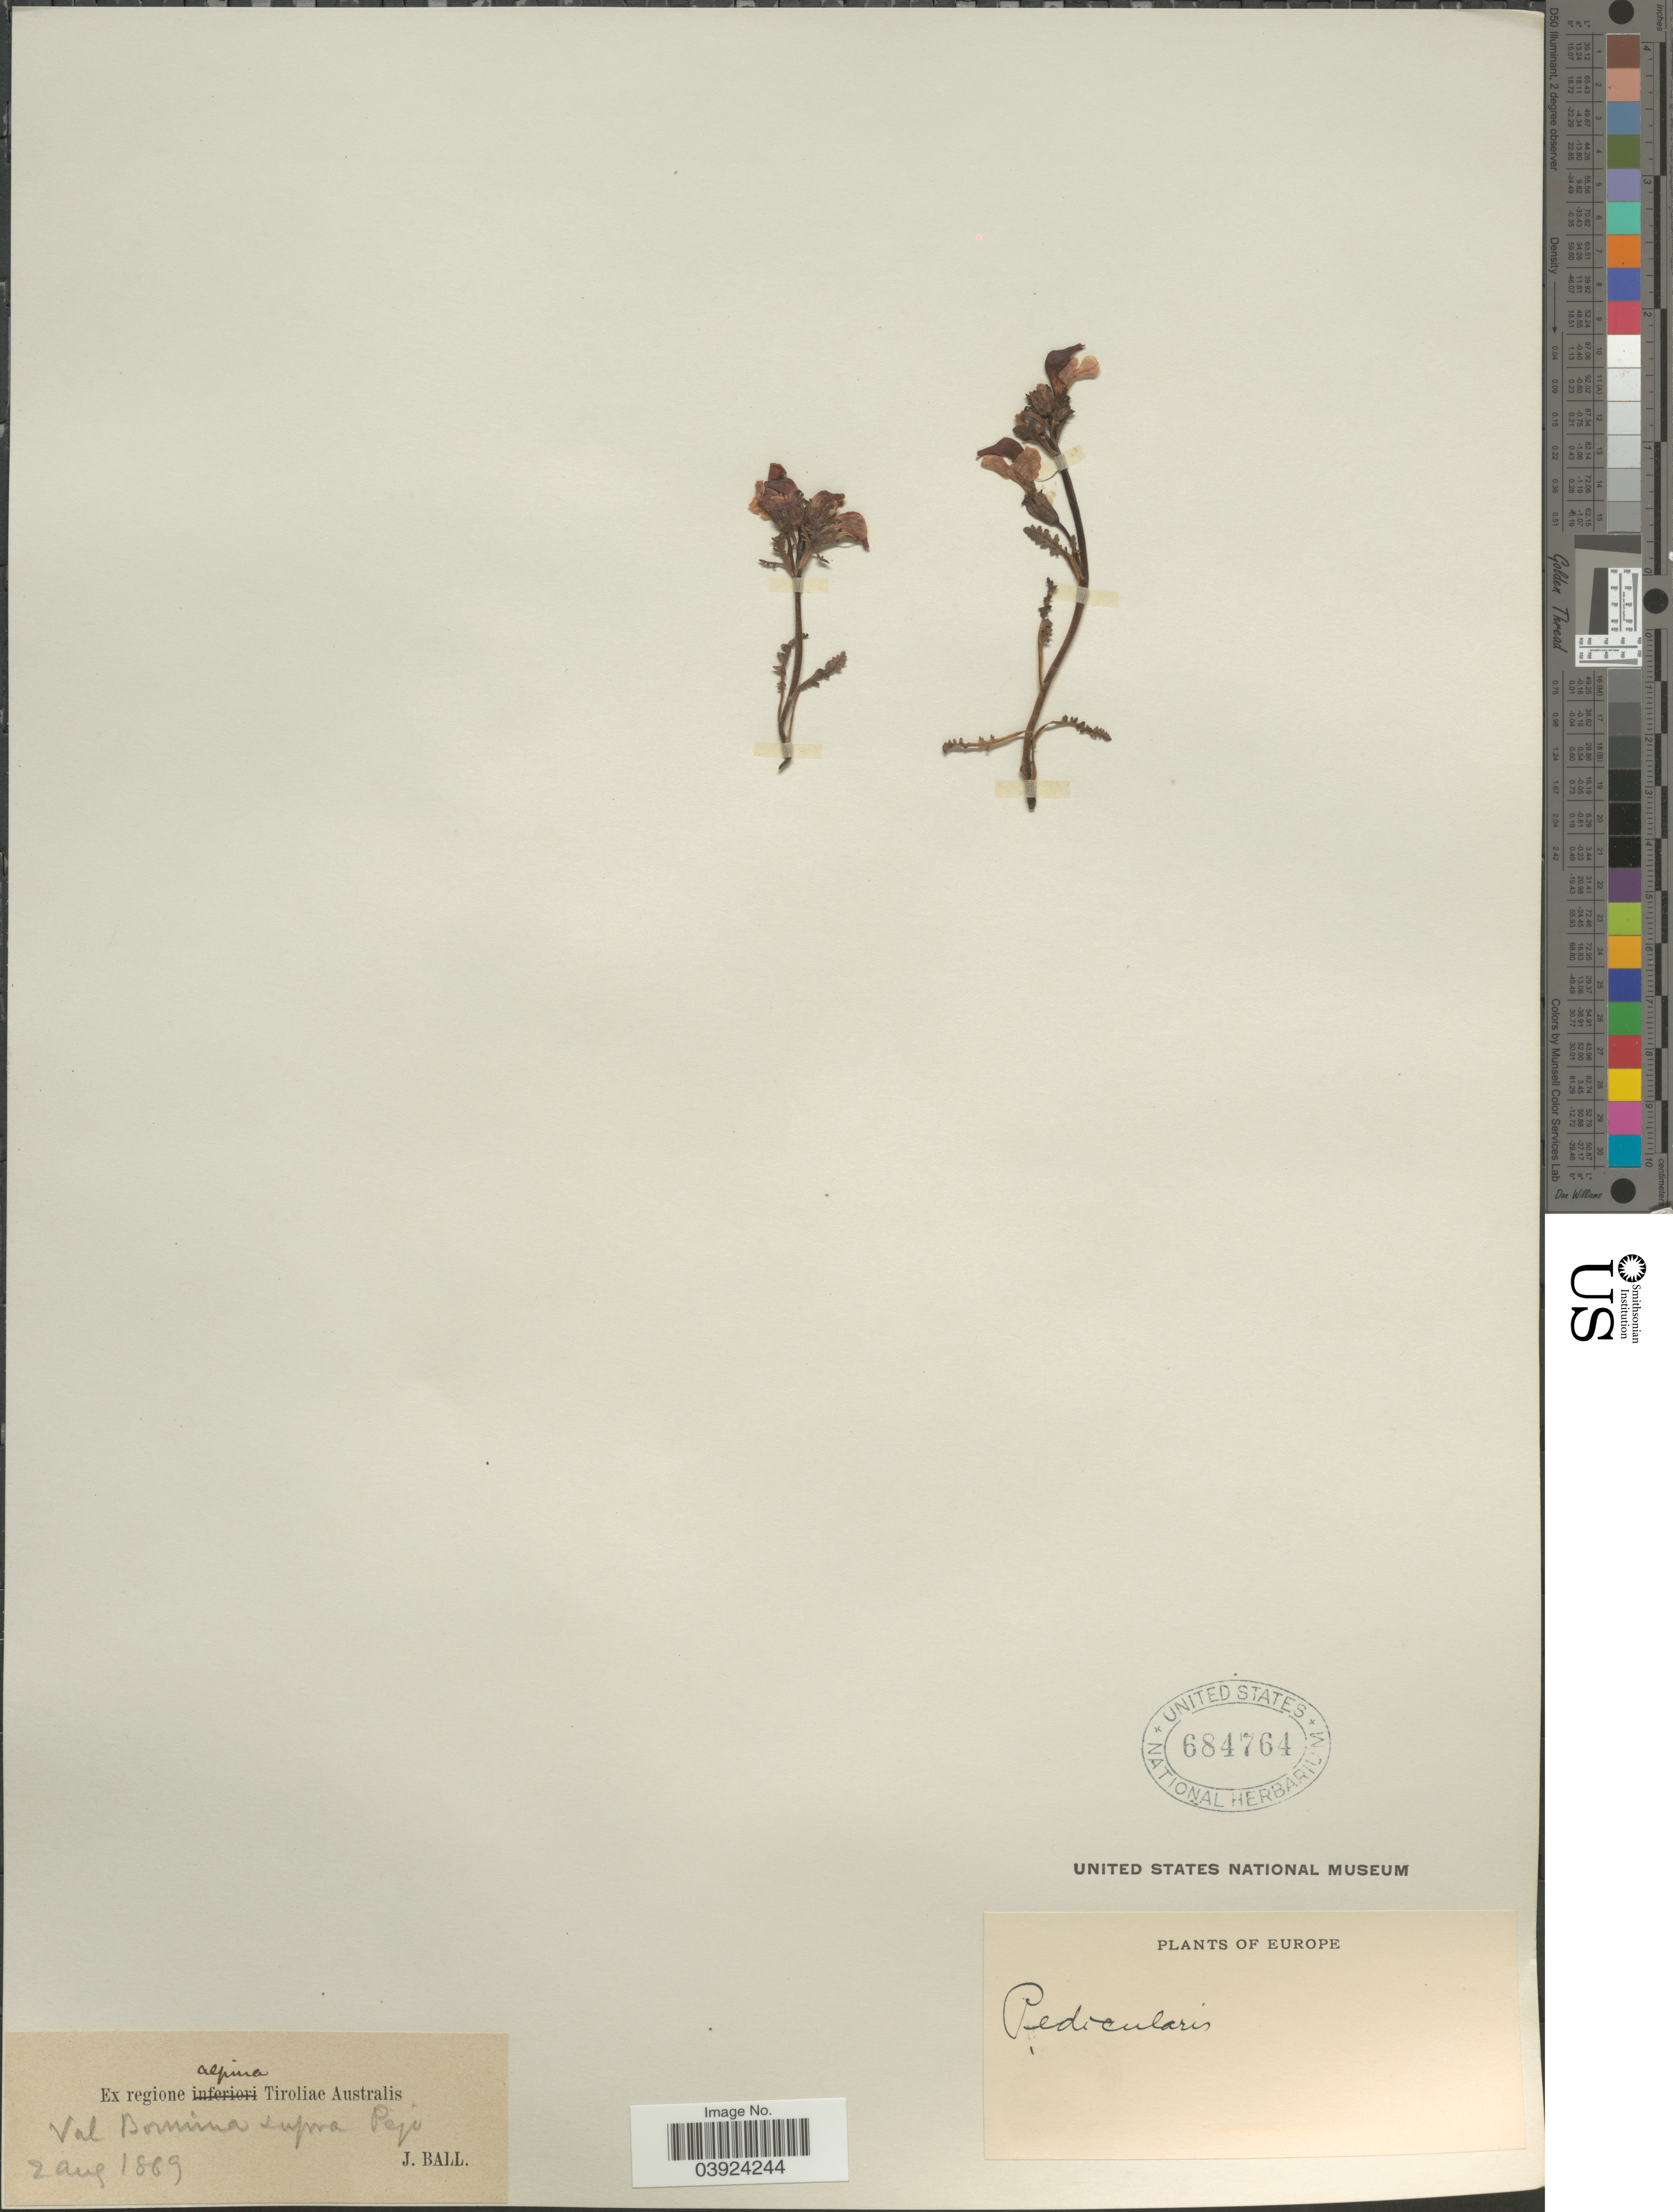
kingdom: Plantae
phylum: Tracheophyta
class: Magnoliopsida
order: Lamiales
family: Orobanchaceae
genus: Pedicularis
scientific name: Pedicularis sp.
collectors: J. Ball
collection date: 1869-08-02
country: Italy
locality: Ex regione alpina Tiroliæ Australis. Val Borriana supra Peio.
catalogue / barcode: US 684764